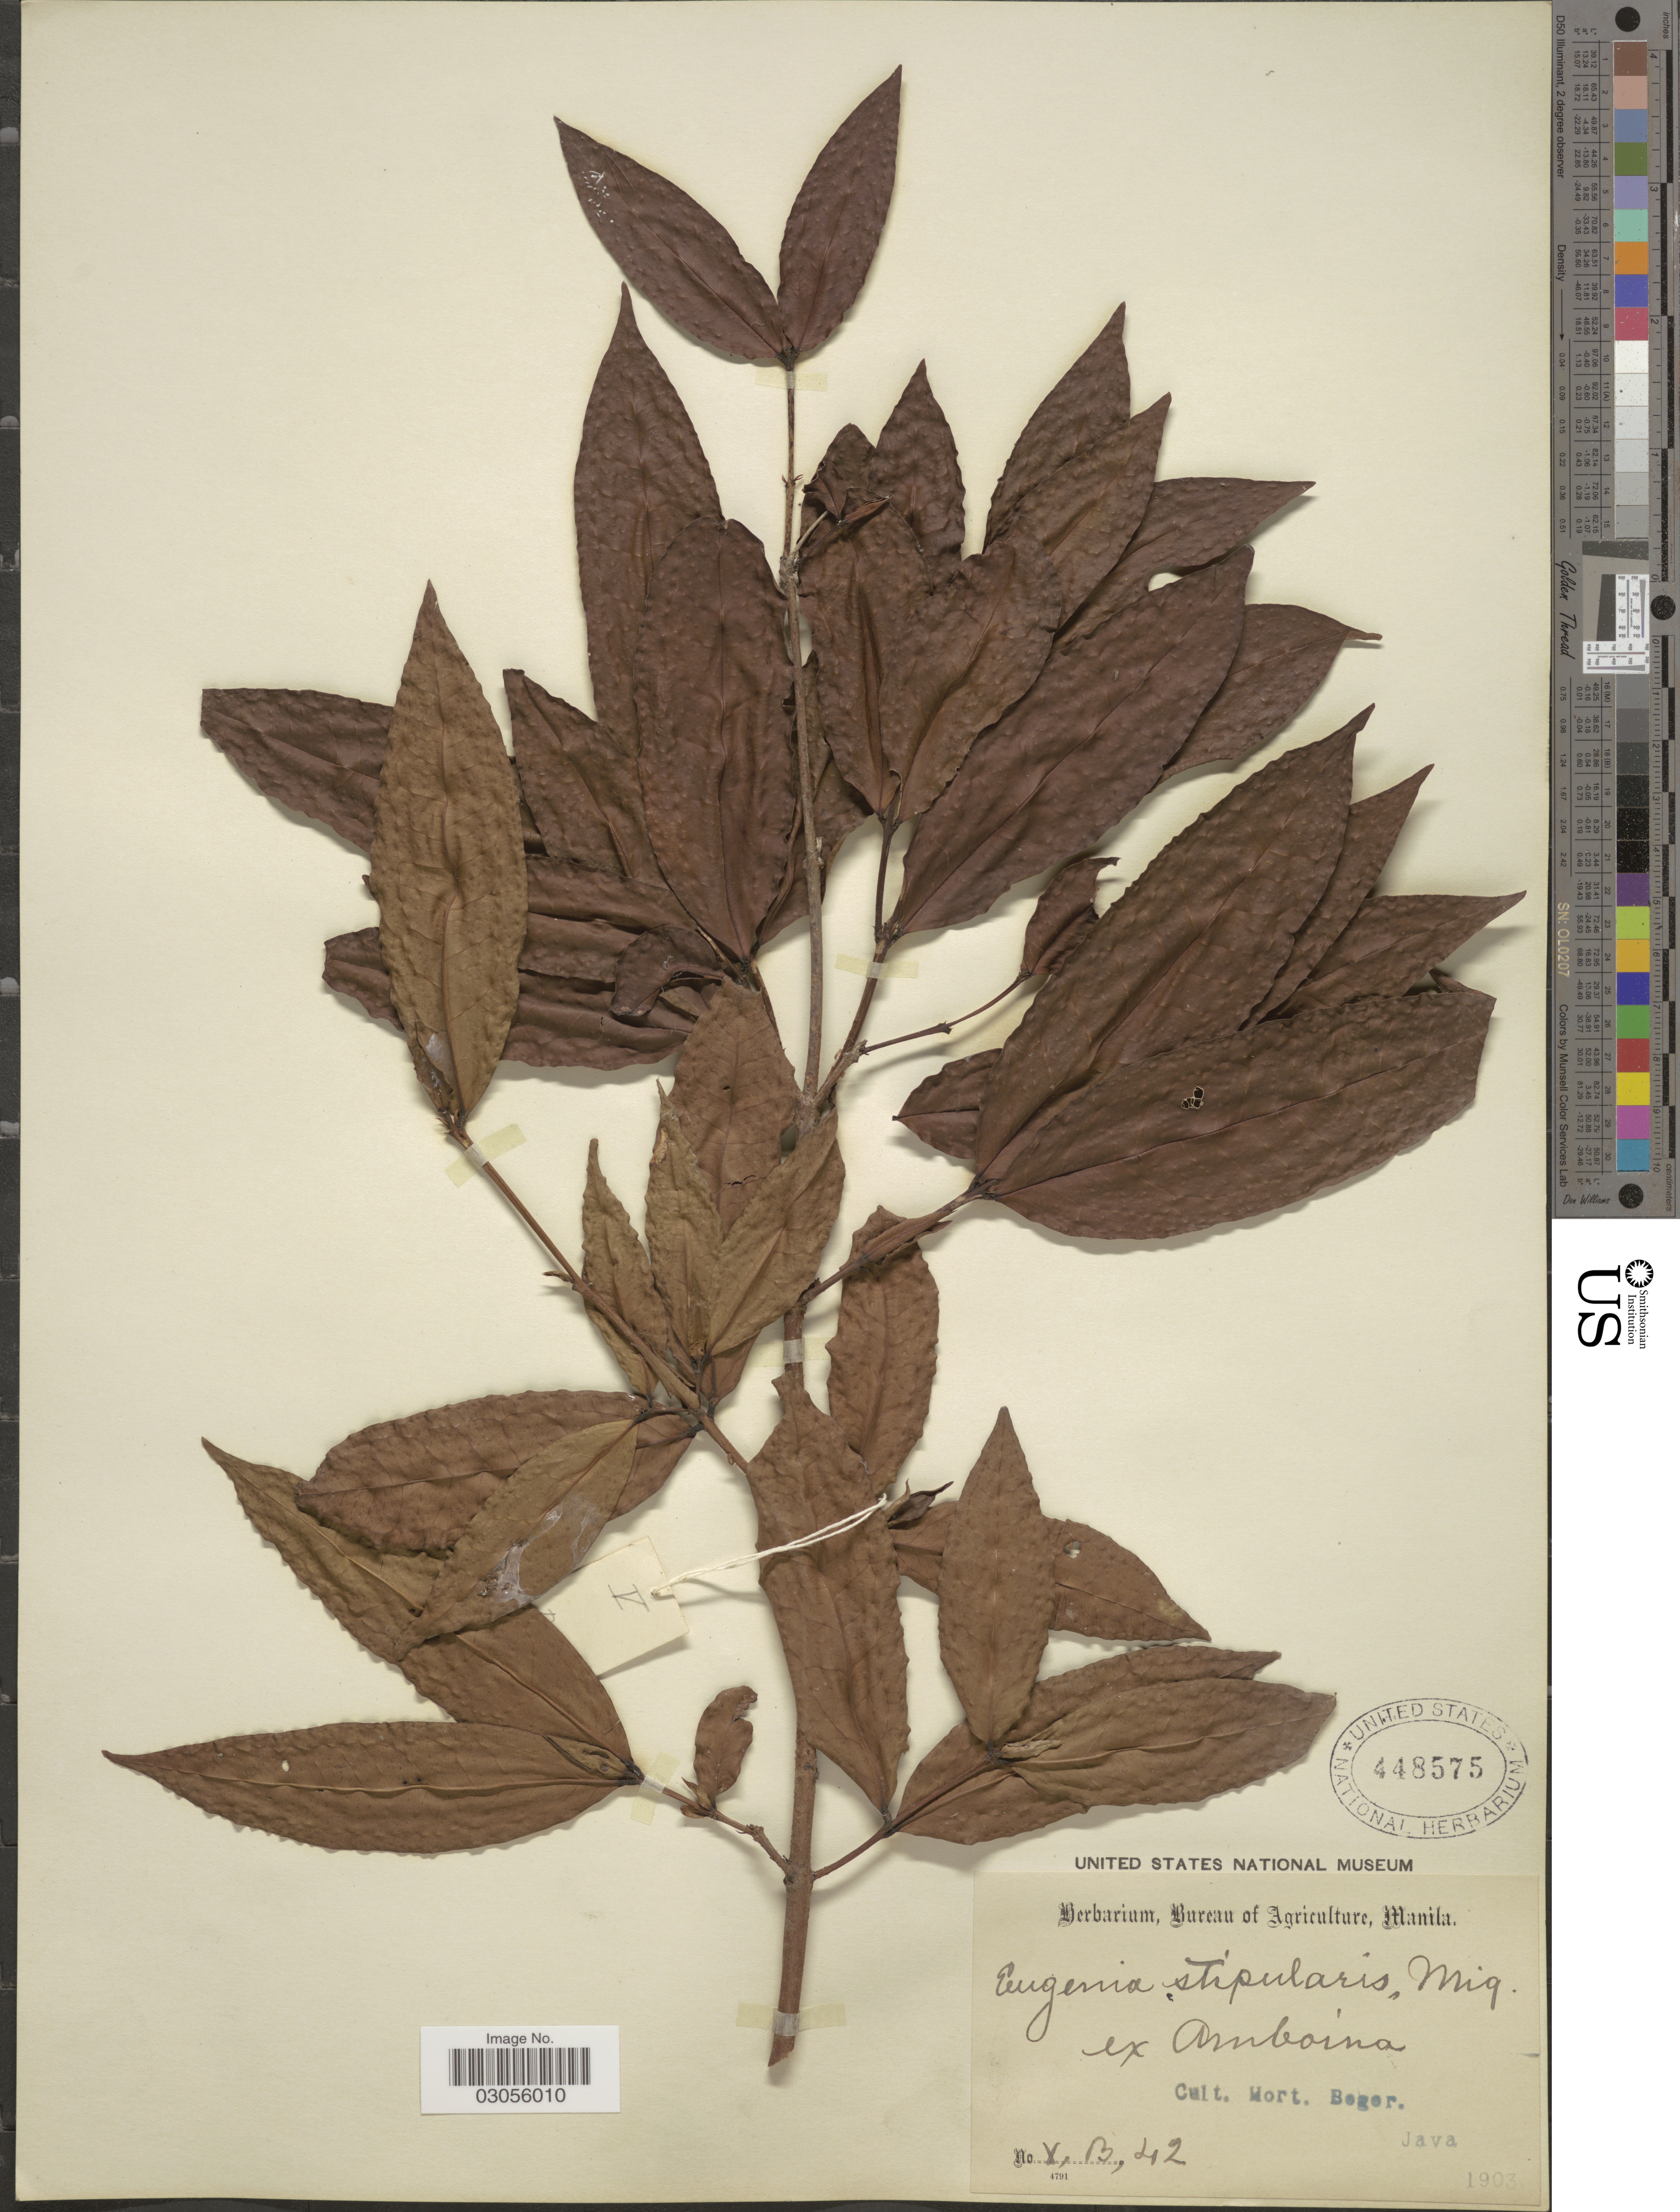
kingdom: Plantae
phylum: Tracheophyta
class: Magnoliopsida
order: Myrtales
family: Myrtaceae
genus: Syzygium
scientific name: Syzygium stipulare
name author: (Blume) Craven & T.G. Hartley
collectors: Ex herb. Bureau of Agriculture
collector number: V, B, 42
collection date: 1903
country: Indonesia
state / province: Java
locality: Ex Amboina [unsure placement]. Cult. Hort. Bogor.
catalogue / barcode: US 448575